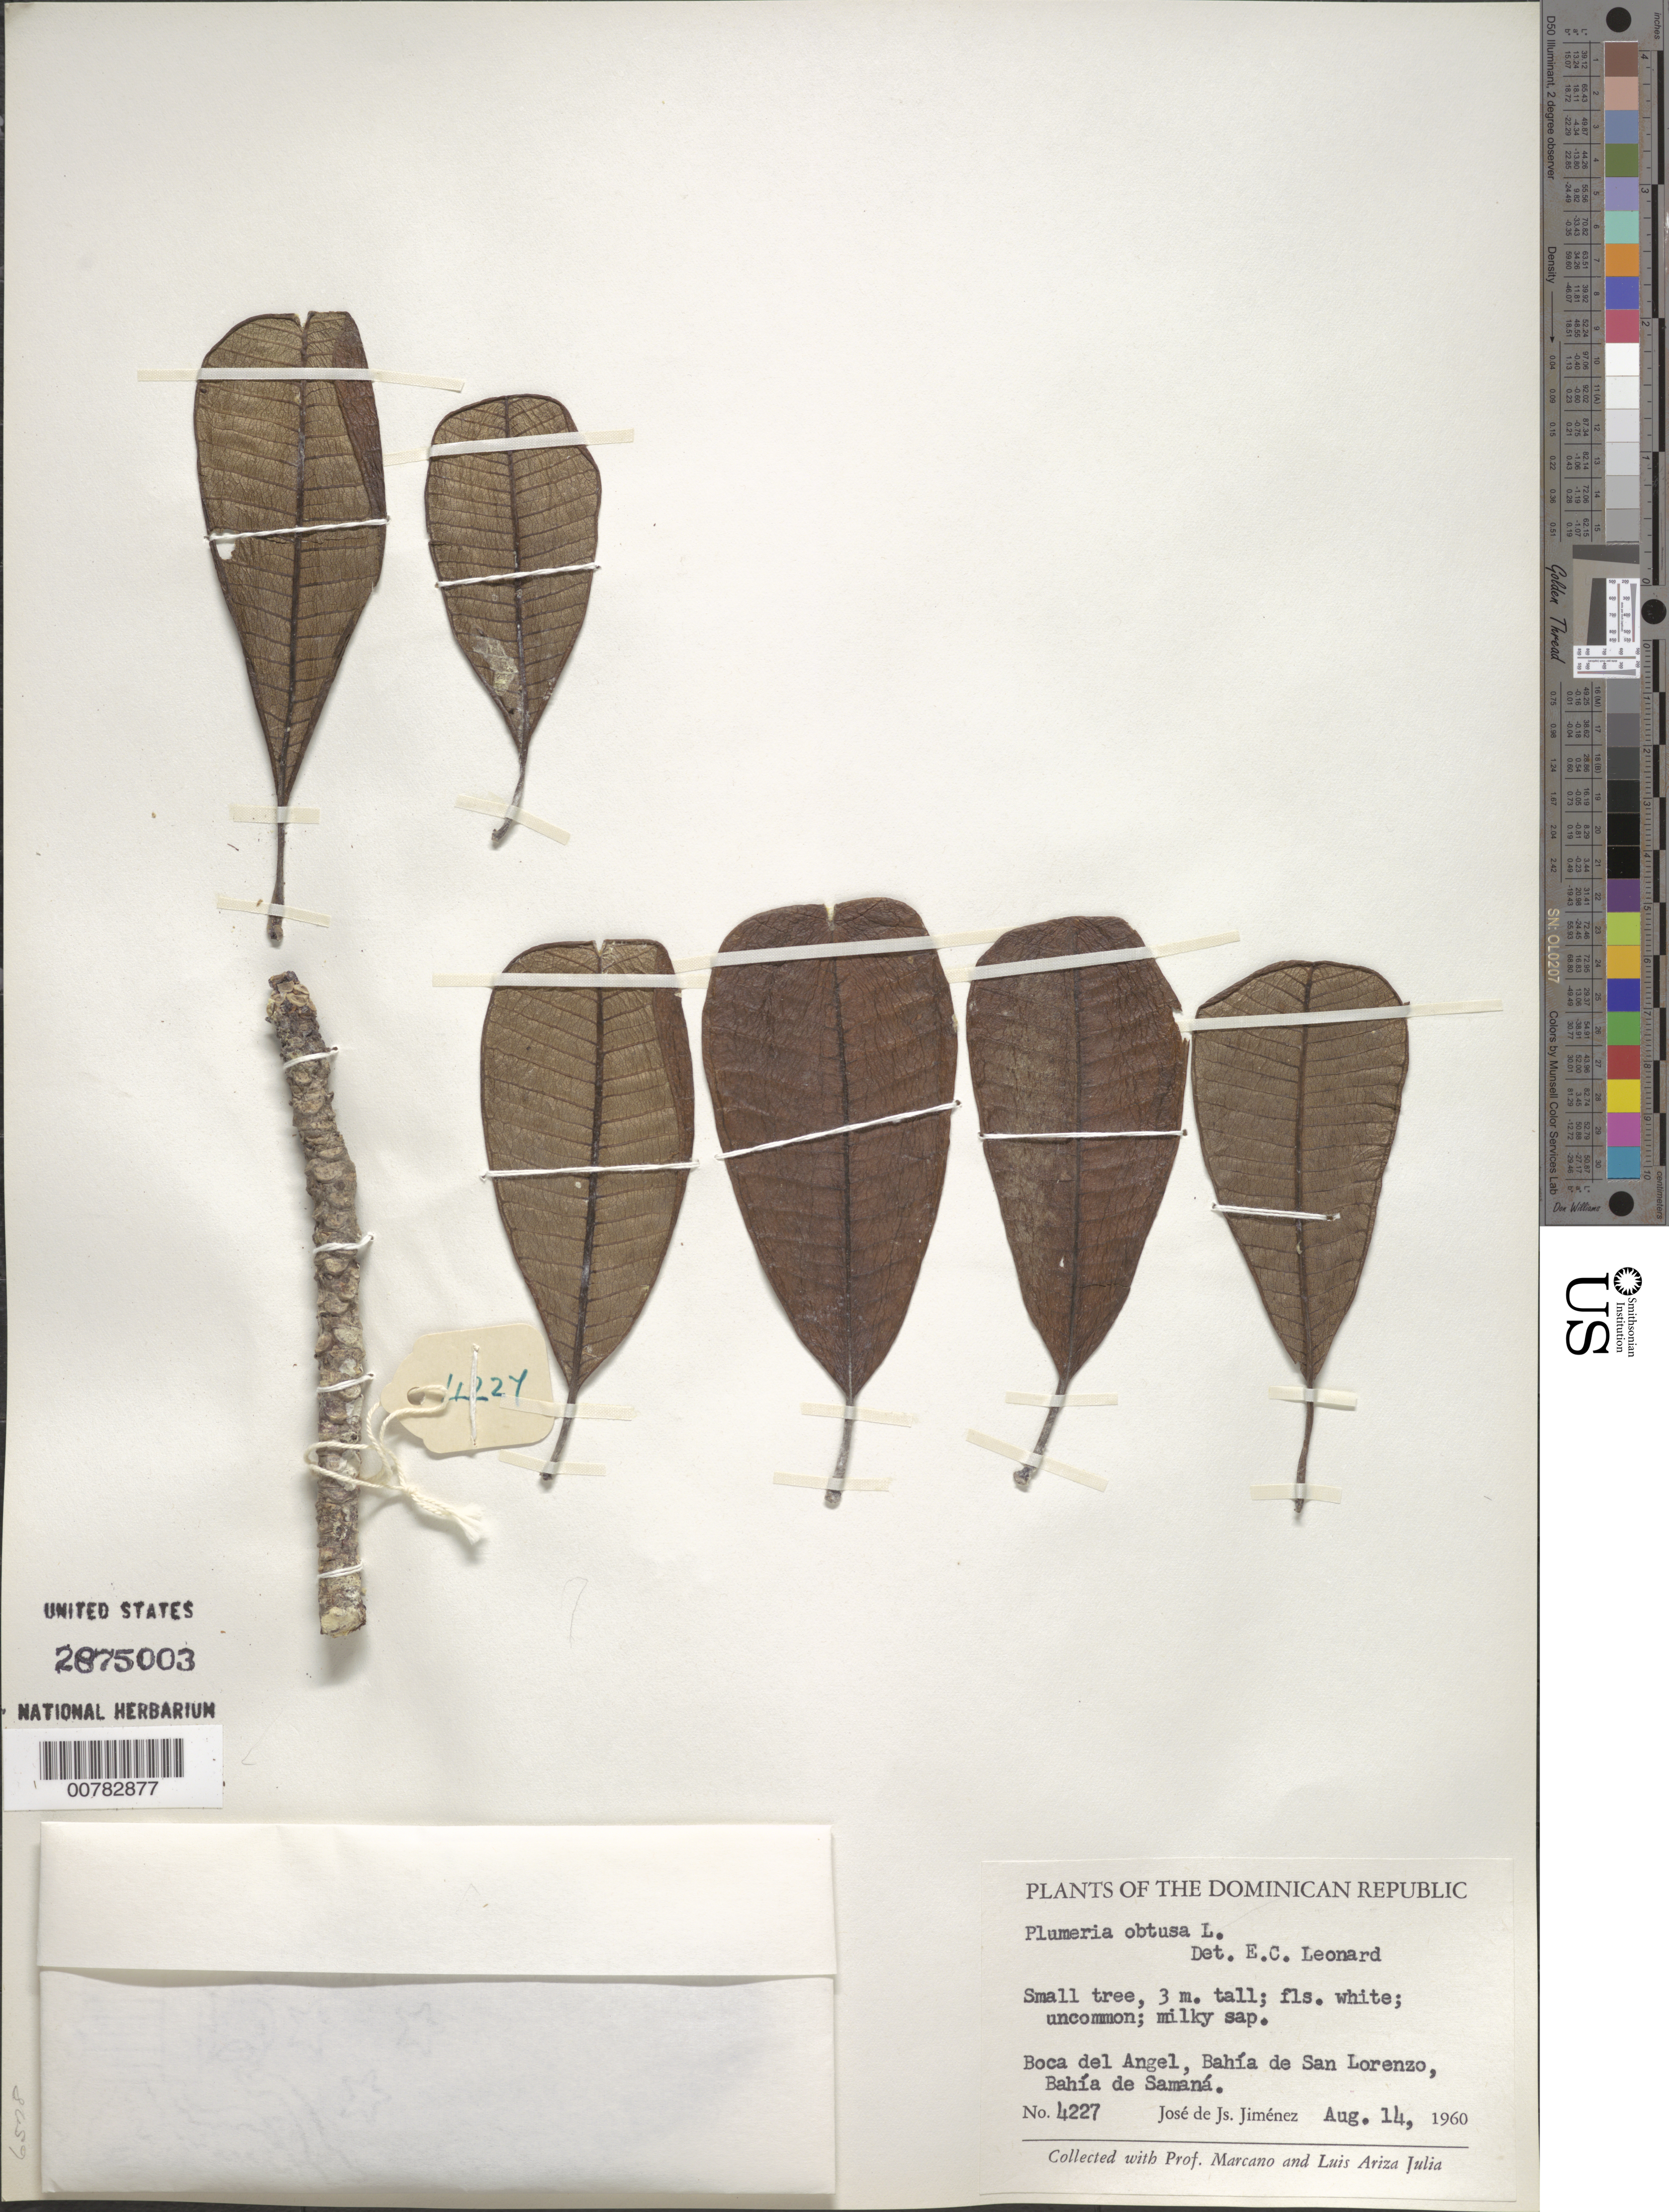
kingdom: Plantae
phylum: Tracheophyta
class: Magnoliopsida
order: Gentianales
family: Apocynaceae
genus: Plumeria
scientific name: Plumeria obtusa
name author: L.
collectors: E. J. Marcano F. & L. Julia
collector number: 4227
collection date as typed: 14 Aug 1960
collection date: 1960-08-14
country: Dominican Republic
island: Hispaniola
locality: Samaná Bay, San Lorenzo Bay, Boca del Angel.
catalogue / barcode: US 2875003